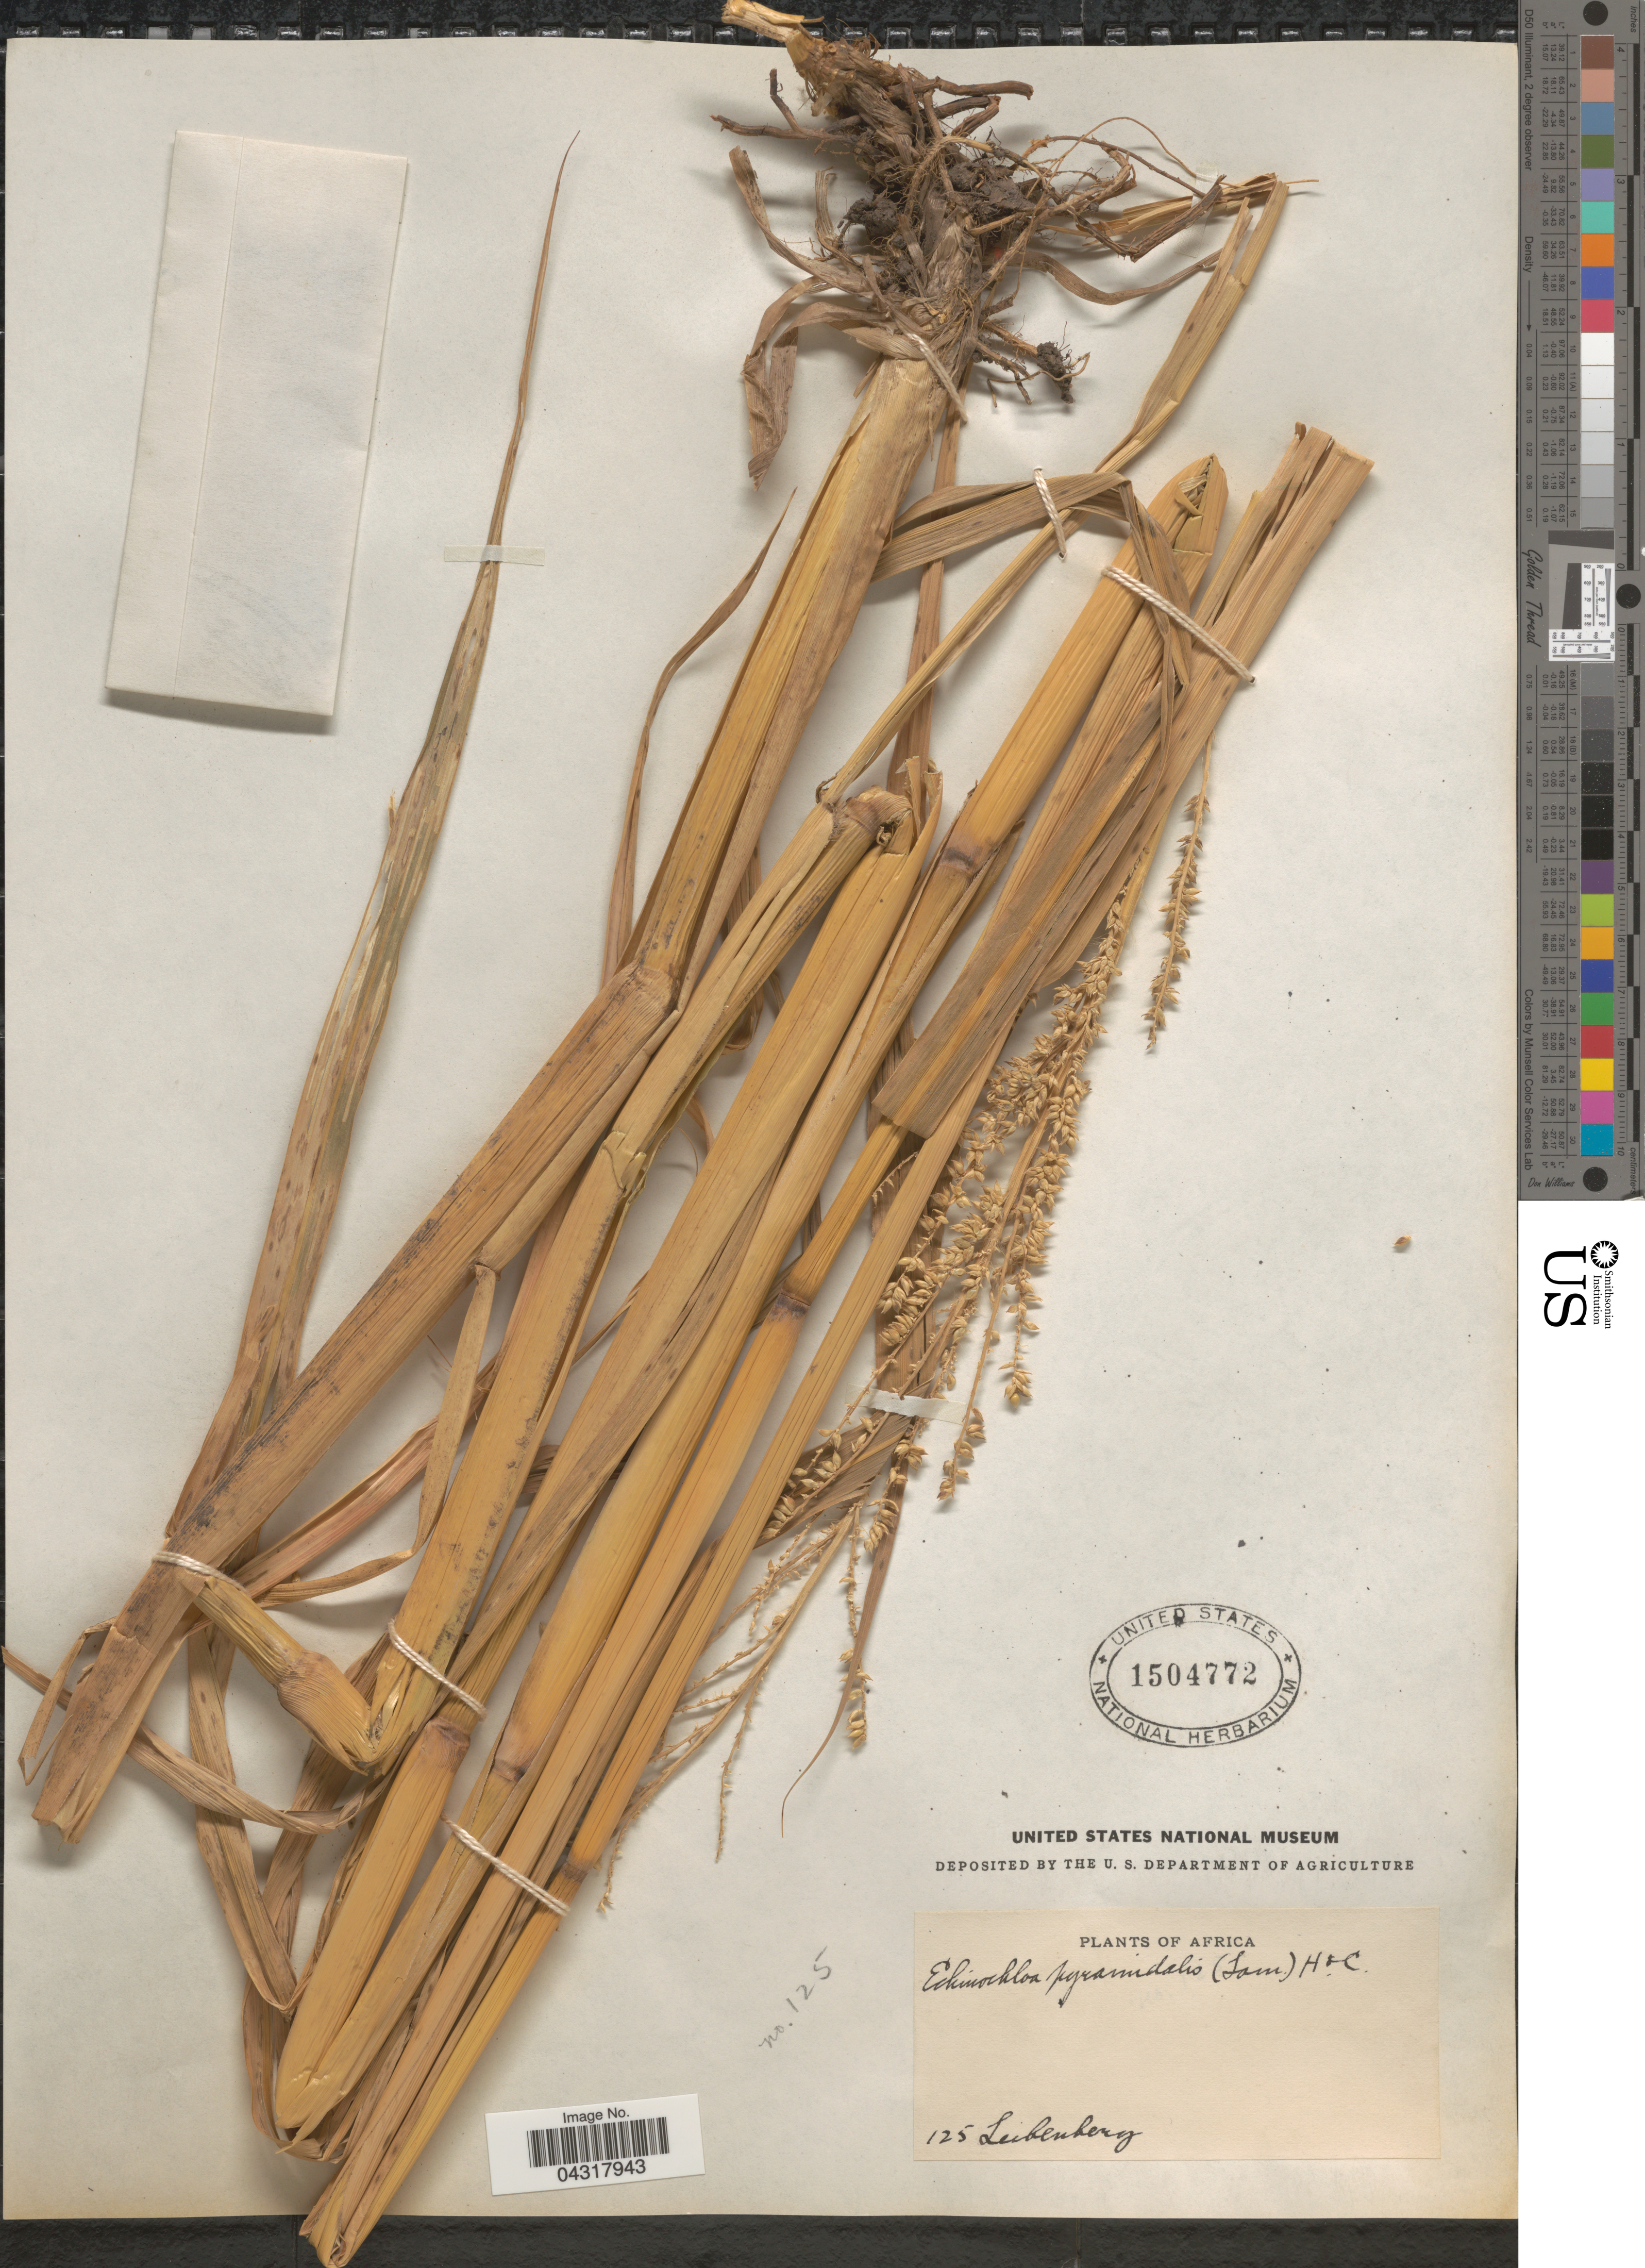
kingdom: Plantae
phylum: Tracheophyta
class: Liliopsida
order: Poales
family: Poaceae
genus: Echinochloa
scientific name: Echinochloa pyramidalis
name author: (Lam.) Hitchc. & Chase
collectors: -. Liebenberg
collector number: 125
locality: Africa.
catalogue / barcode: US 1504772